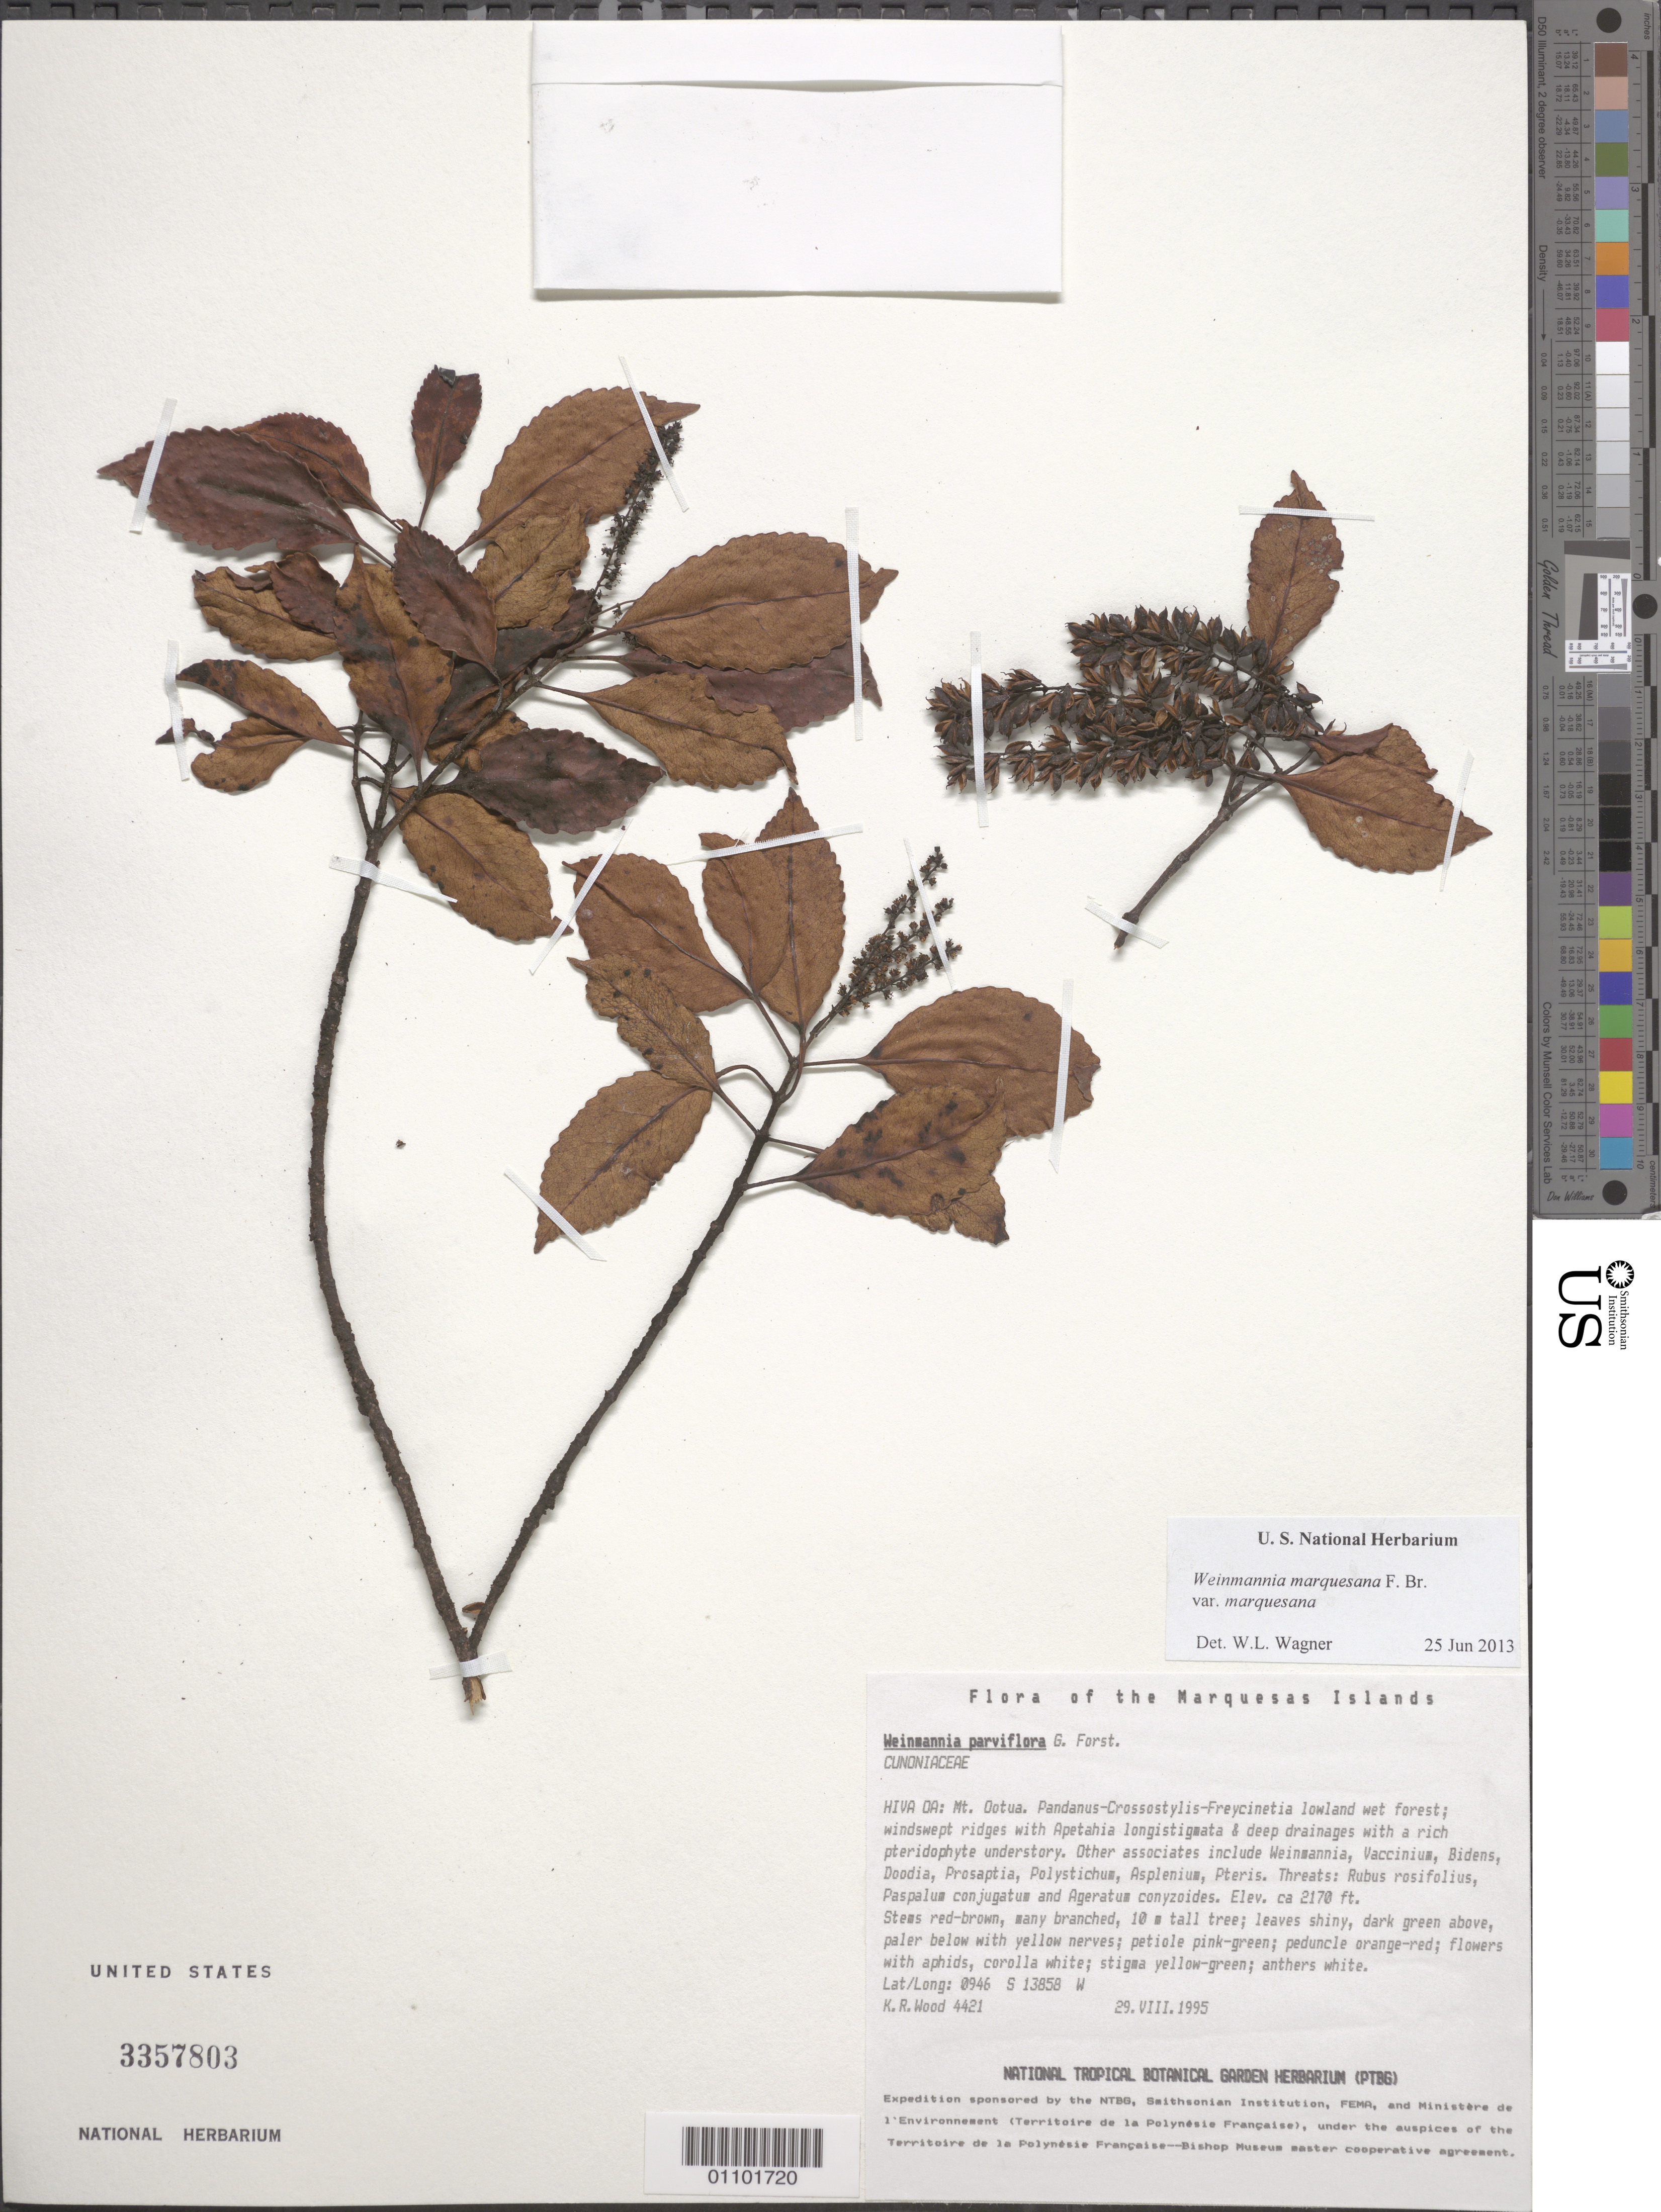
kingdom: Plantae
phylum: Tracheophyta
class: Magnoliopsida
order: Oxalidales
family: Cunoniaceae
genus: Pterophylla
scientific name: Pterophylla marquesana var. marquesana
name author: (F. Br.) Pillon & H.C. Hopkins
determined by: Wagner, W. L., (BOT), Smithsonian Institution - National Museum of Natural History (UNITED STATES)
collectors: K. R. Wood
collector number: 4421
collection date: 1995-08-29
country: French Polynesia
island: Hiva Oa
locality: Mt. Ootua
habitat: Windswept ridges & deep drainages, In Pandanus-Crossostylis-Freycinetia lowland wet forest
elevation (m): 661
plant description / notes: Rubus rosifolius, Paspalum conjugatum, Ageratum conyzoides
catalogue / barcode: US 3357803